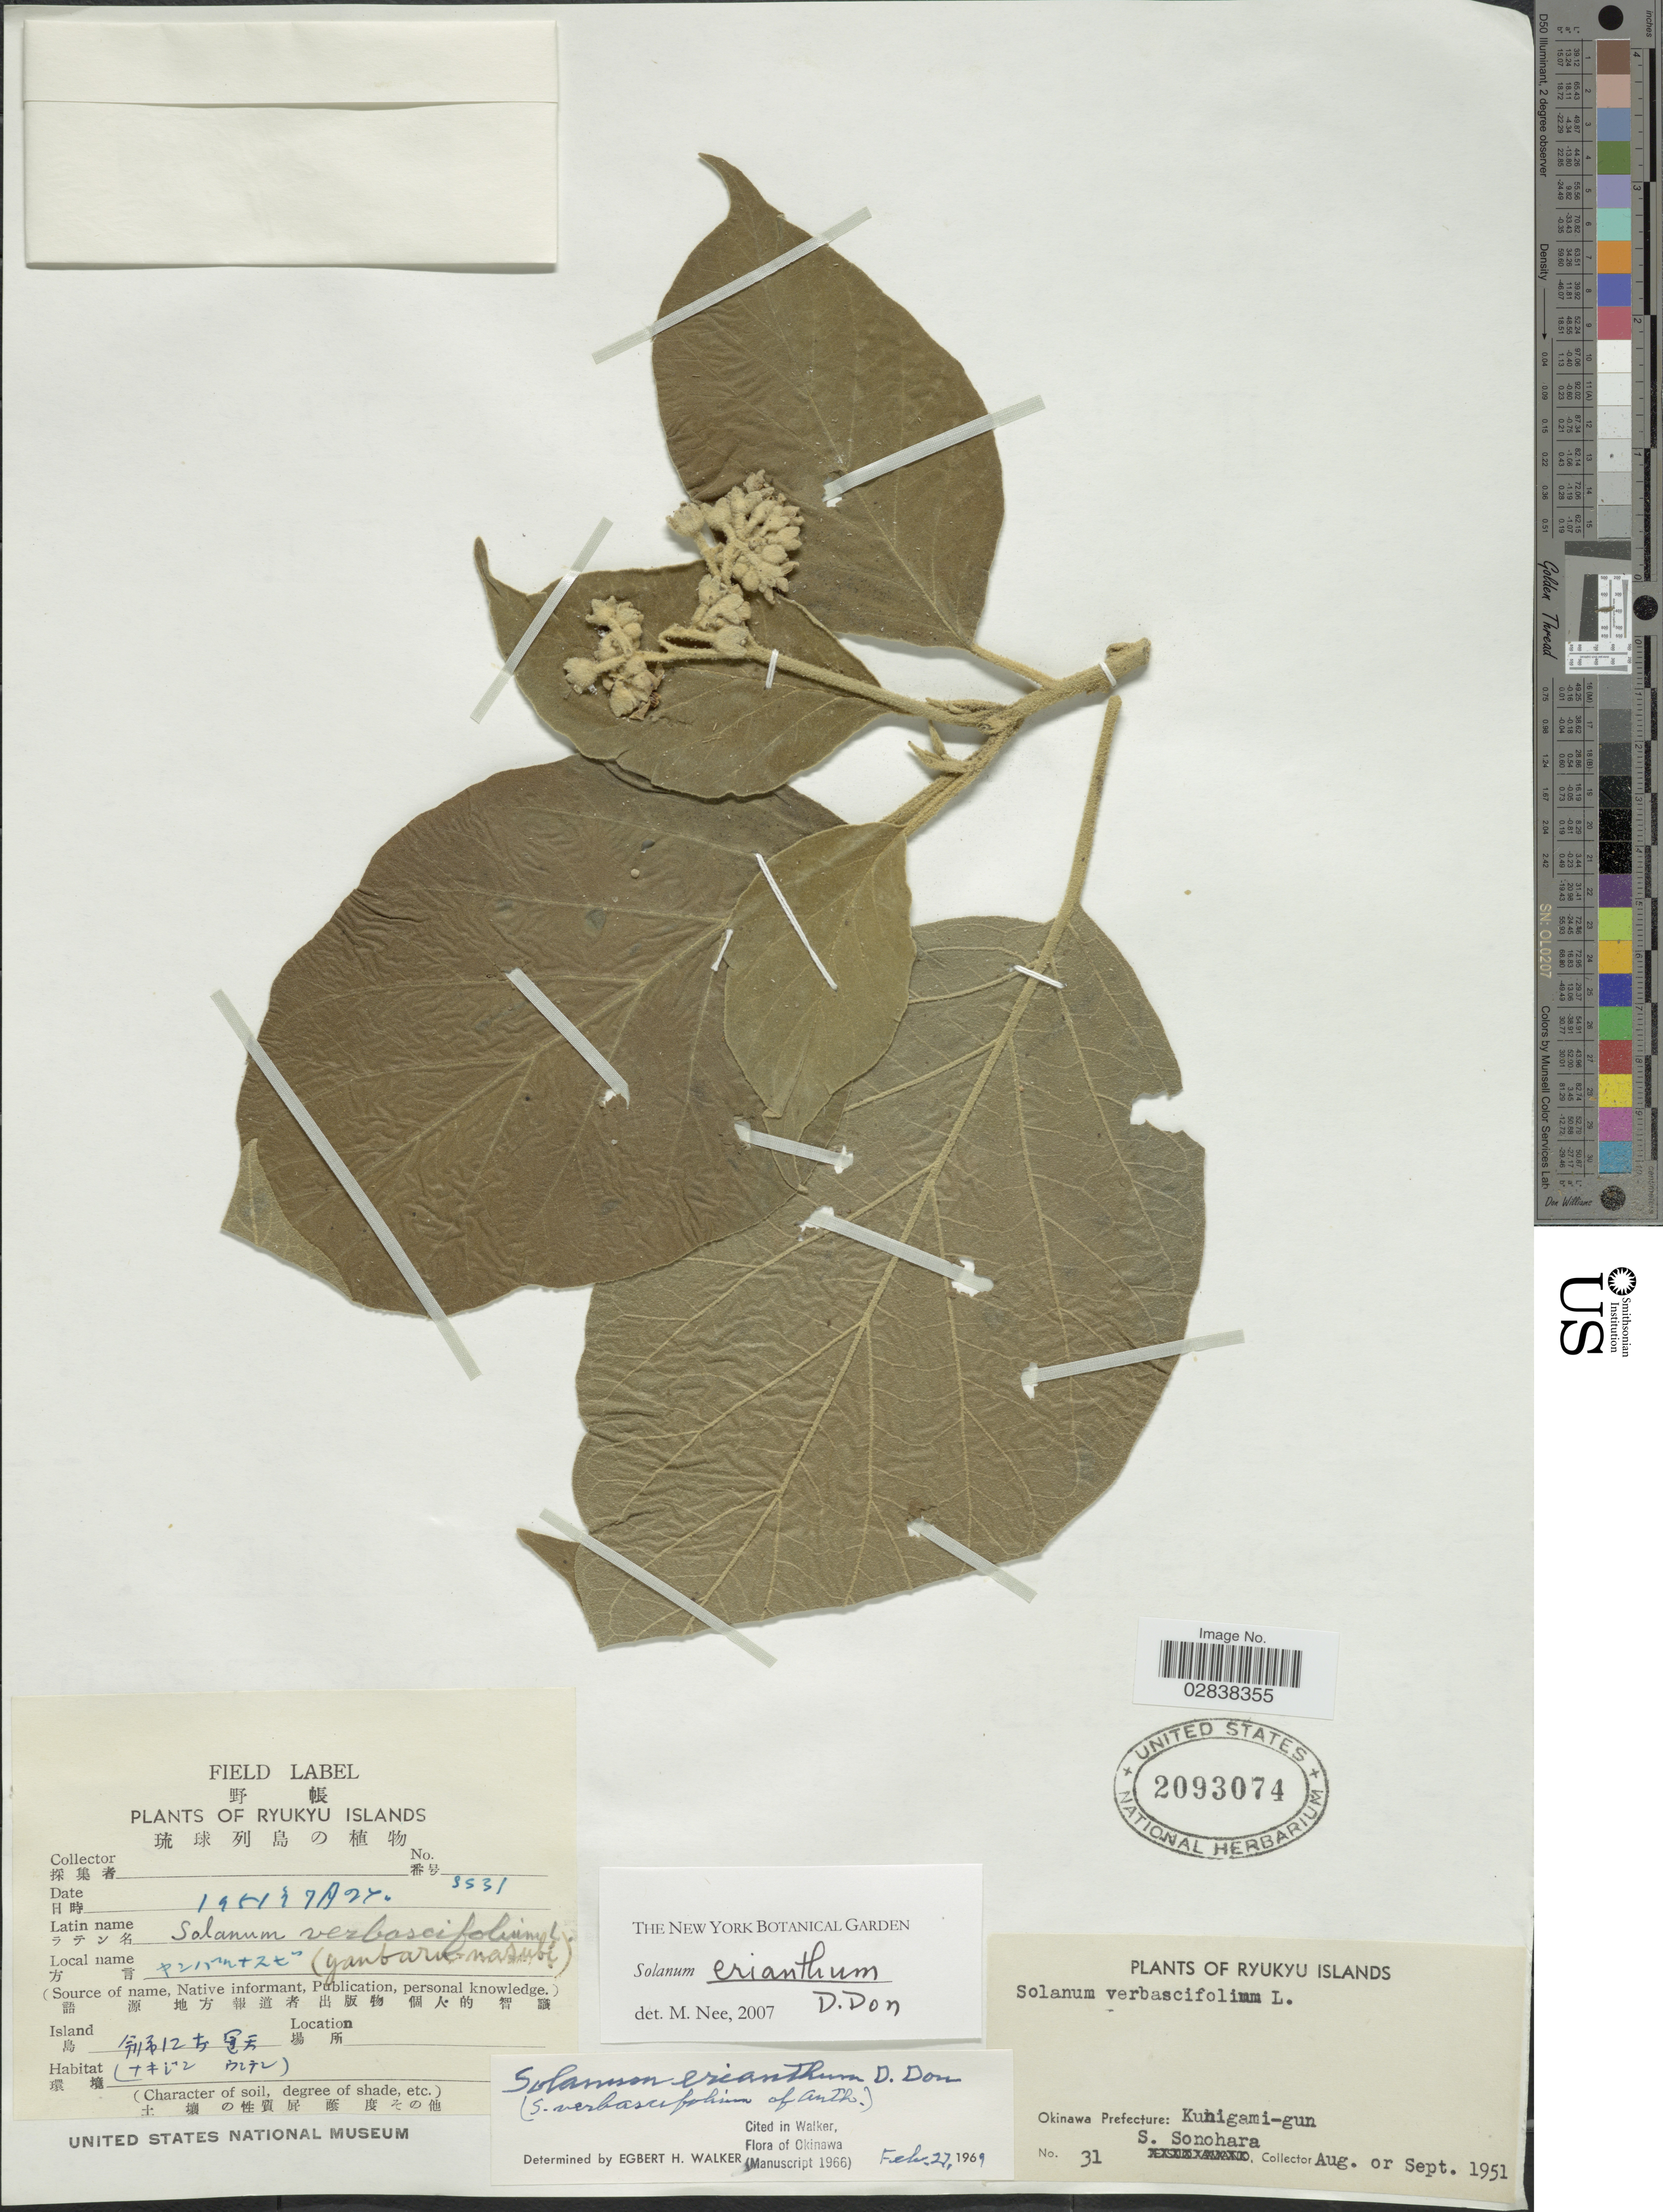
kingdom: Plantae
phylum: Tracheophyta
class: Magnoliopsida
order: Solanales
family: Solanaceae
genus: Solanum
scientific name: Solanum erianthum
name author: D. Don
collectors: S. Sonohara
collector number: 31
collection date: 1951-08-27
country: Japan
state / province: Okinawa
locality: Ryukyu Islands, Okinawa Prefecture, Kunigami-gun.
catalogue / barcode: US 2093074